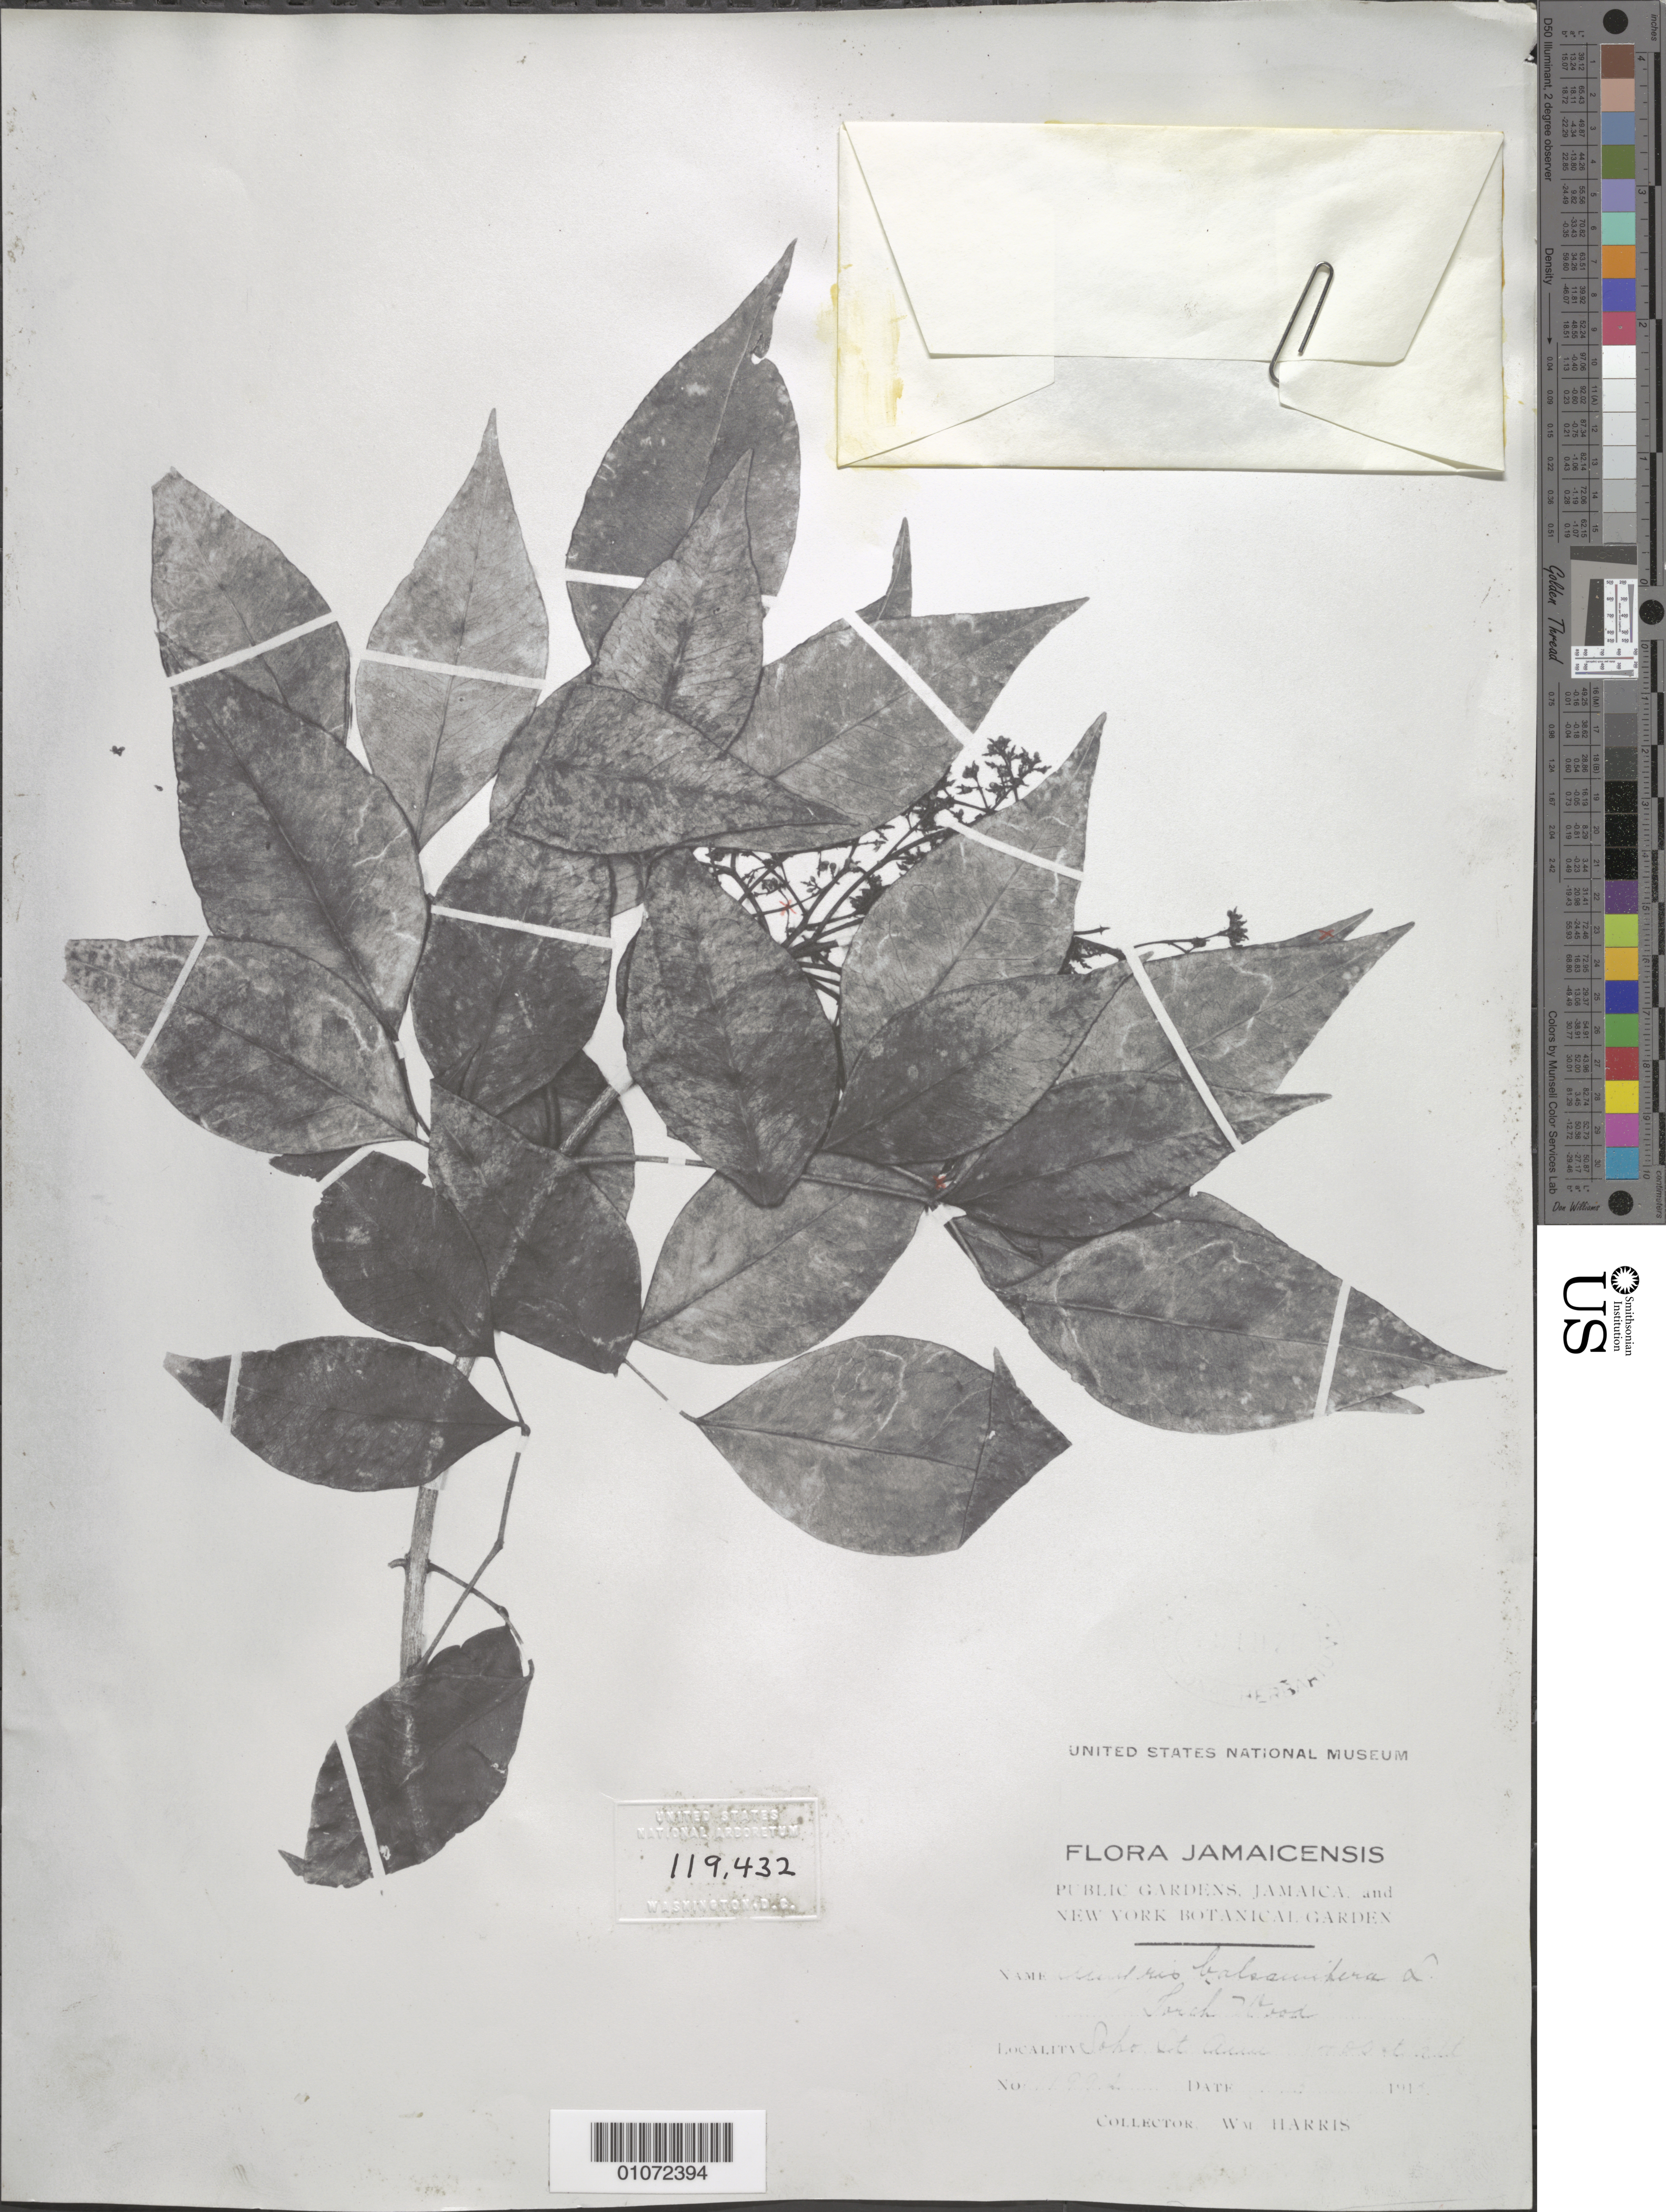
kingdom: Plantae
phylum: Tracheophyta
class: Magnoliopsida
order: Sapindales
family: Rutaceae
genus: Amyris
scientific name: Amyris balsamifera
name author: L.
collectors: W. Harris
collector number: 11992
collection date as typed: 1913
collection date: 1913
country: Jamaica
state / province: Saint Ann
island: Jamaica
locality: Soho St. Anne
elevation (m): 122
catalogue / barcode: US 119432